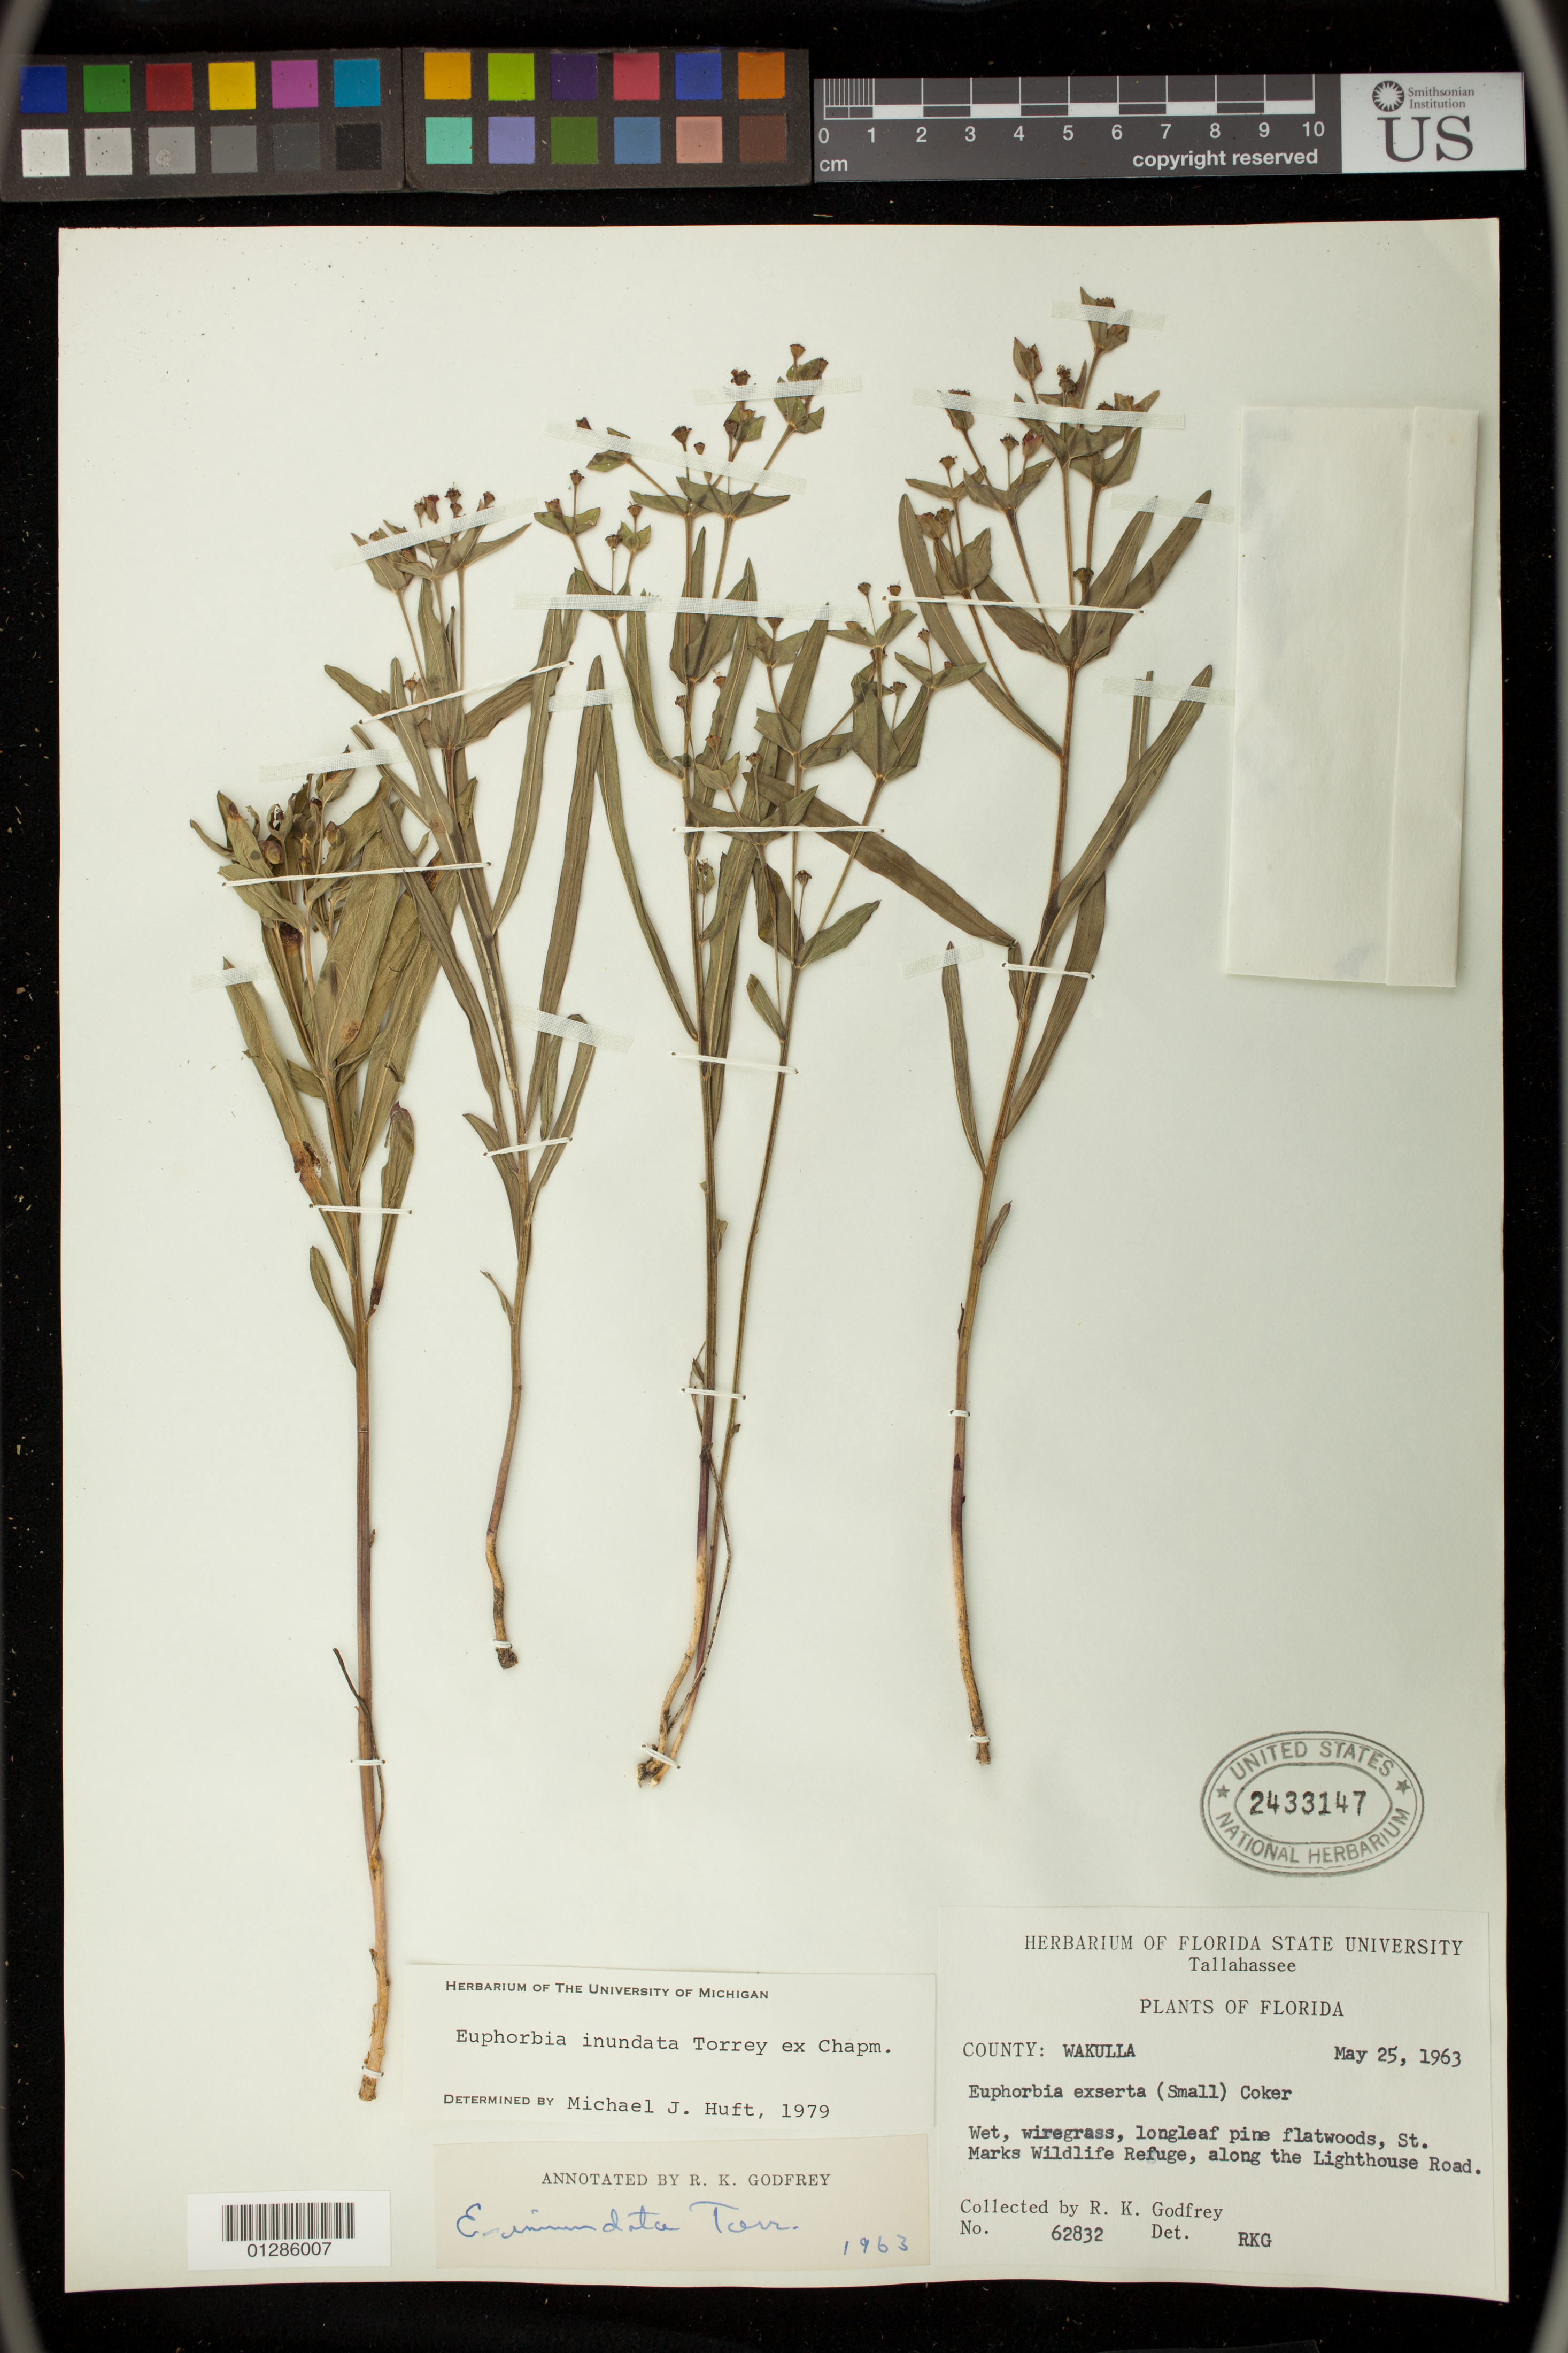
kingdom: Plantae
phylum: Tracheophyta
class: Magnoliopsida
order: Malpighiales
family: Euphorbiaceae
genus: Euphorbia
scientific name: Euphorbia inundata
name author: Torr. & Chapm.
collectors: R. K. Godfrey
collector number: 62832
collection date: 1963-05-25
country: United States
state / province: Florida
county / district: Wakulla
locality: St. Marks Wildlife Refuge, along the Lighthouse Road.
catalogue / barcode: US 2433147